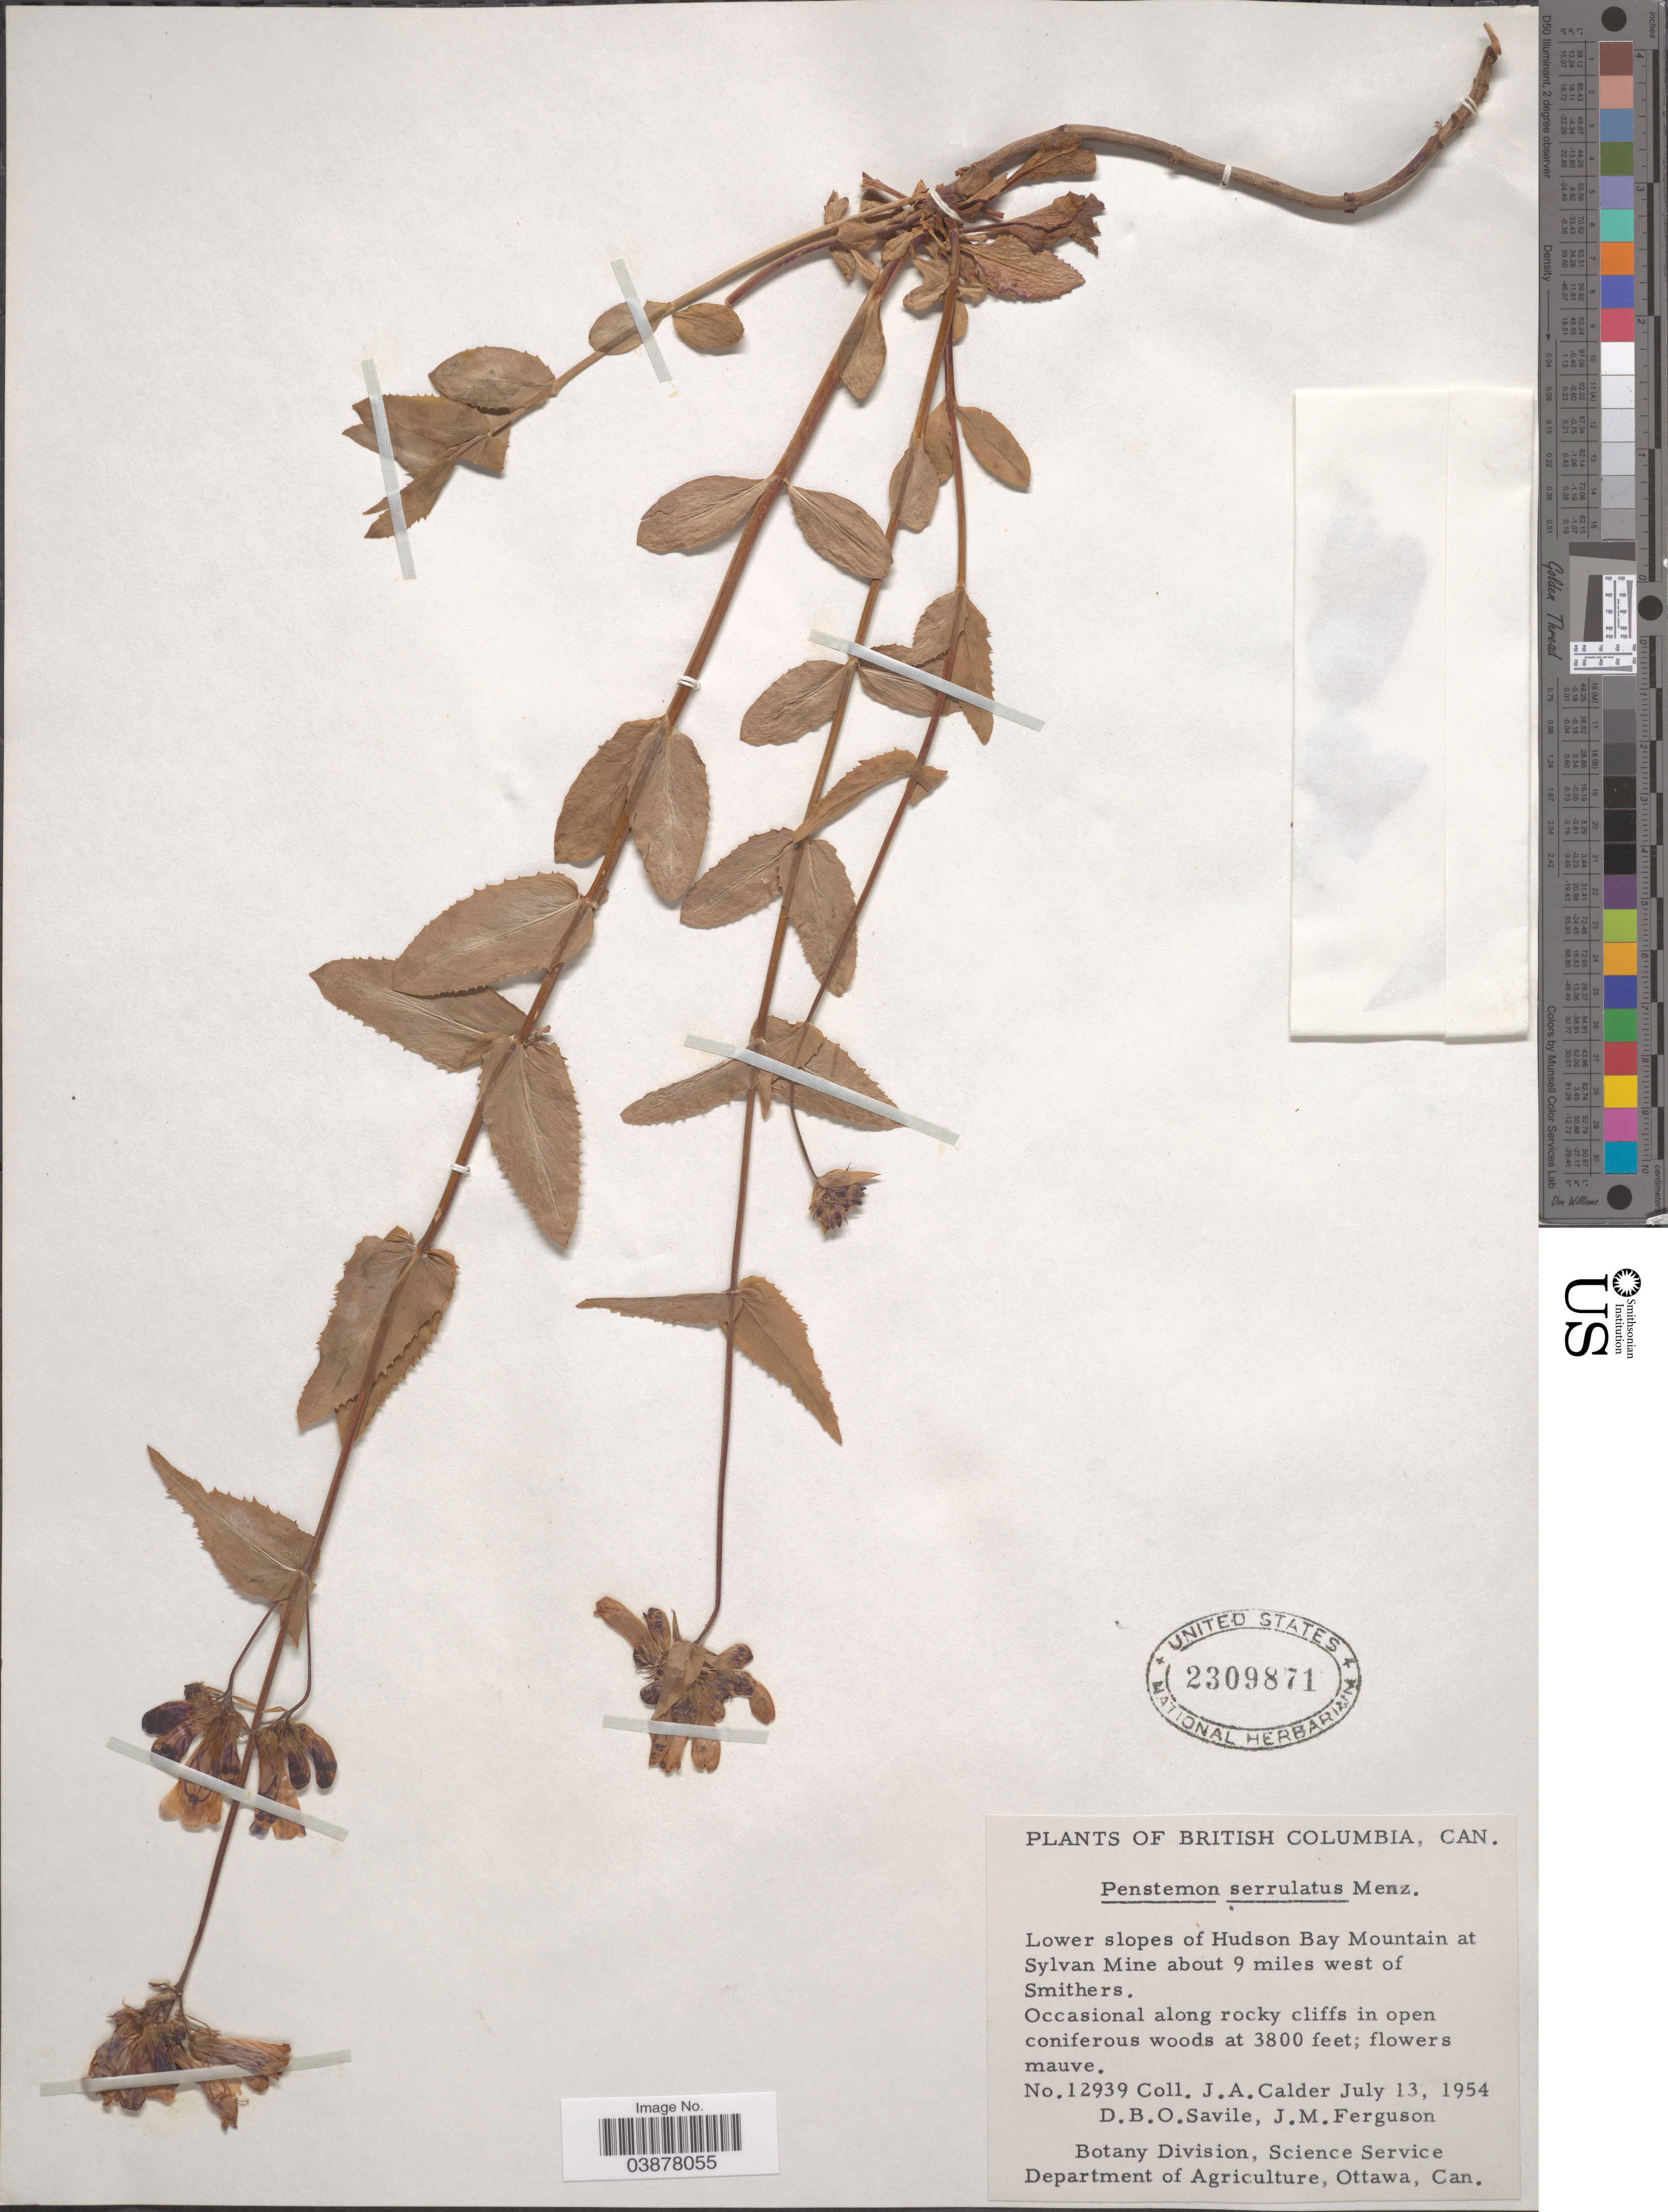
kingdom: Plantae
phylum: Tracheophyta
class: Magnoliopsida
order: Lamiales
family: Plantaginaceae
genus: Penstemon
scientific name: Penstemon serrulatus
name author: Menzies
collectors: J. A. Calder, D. Savile & J. M. Ferguson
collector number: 12939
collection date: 1954-07-13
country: Canada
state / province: British Columbia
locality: Lower slopes of Hudson Bay Mountain at Sylvan Mine about 9 miles west of Smithers.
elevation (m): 1158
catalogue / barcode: US 2309871